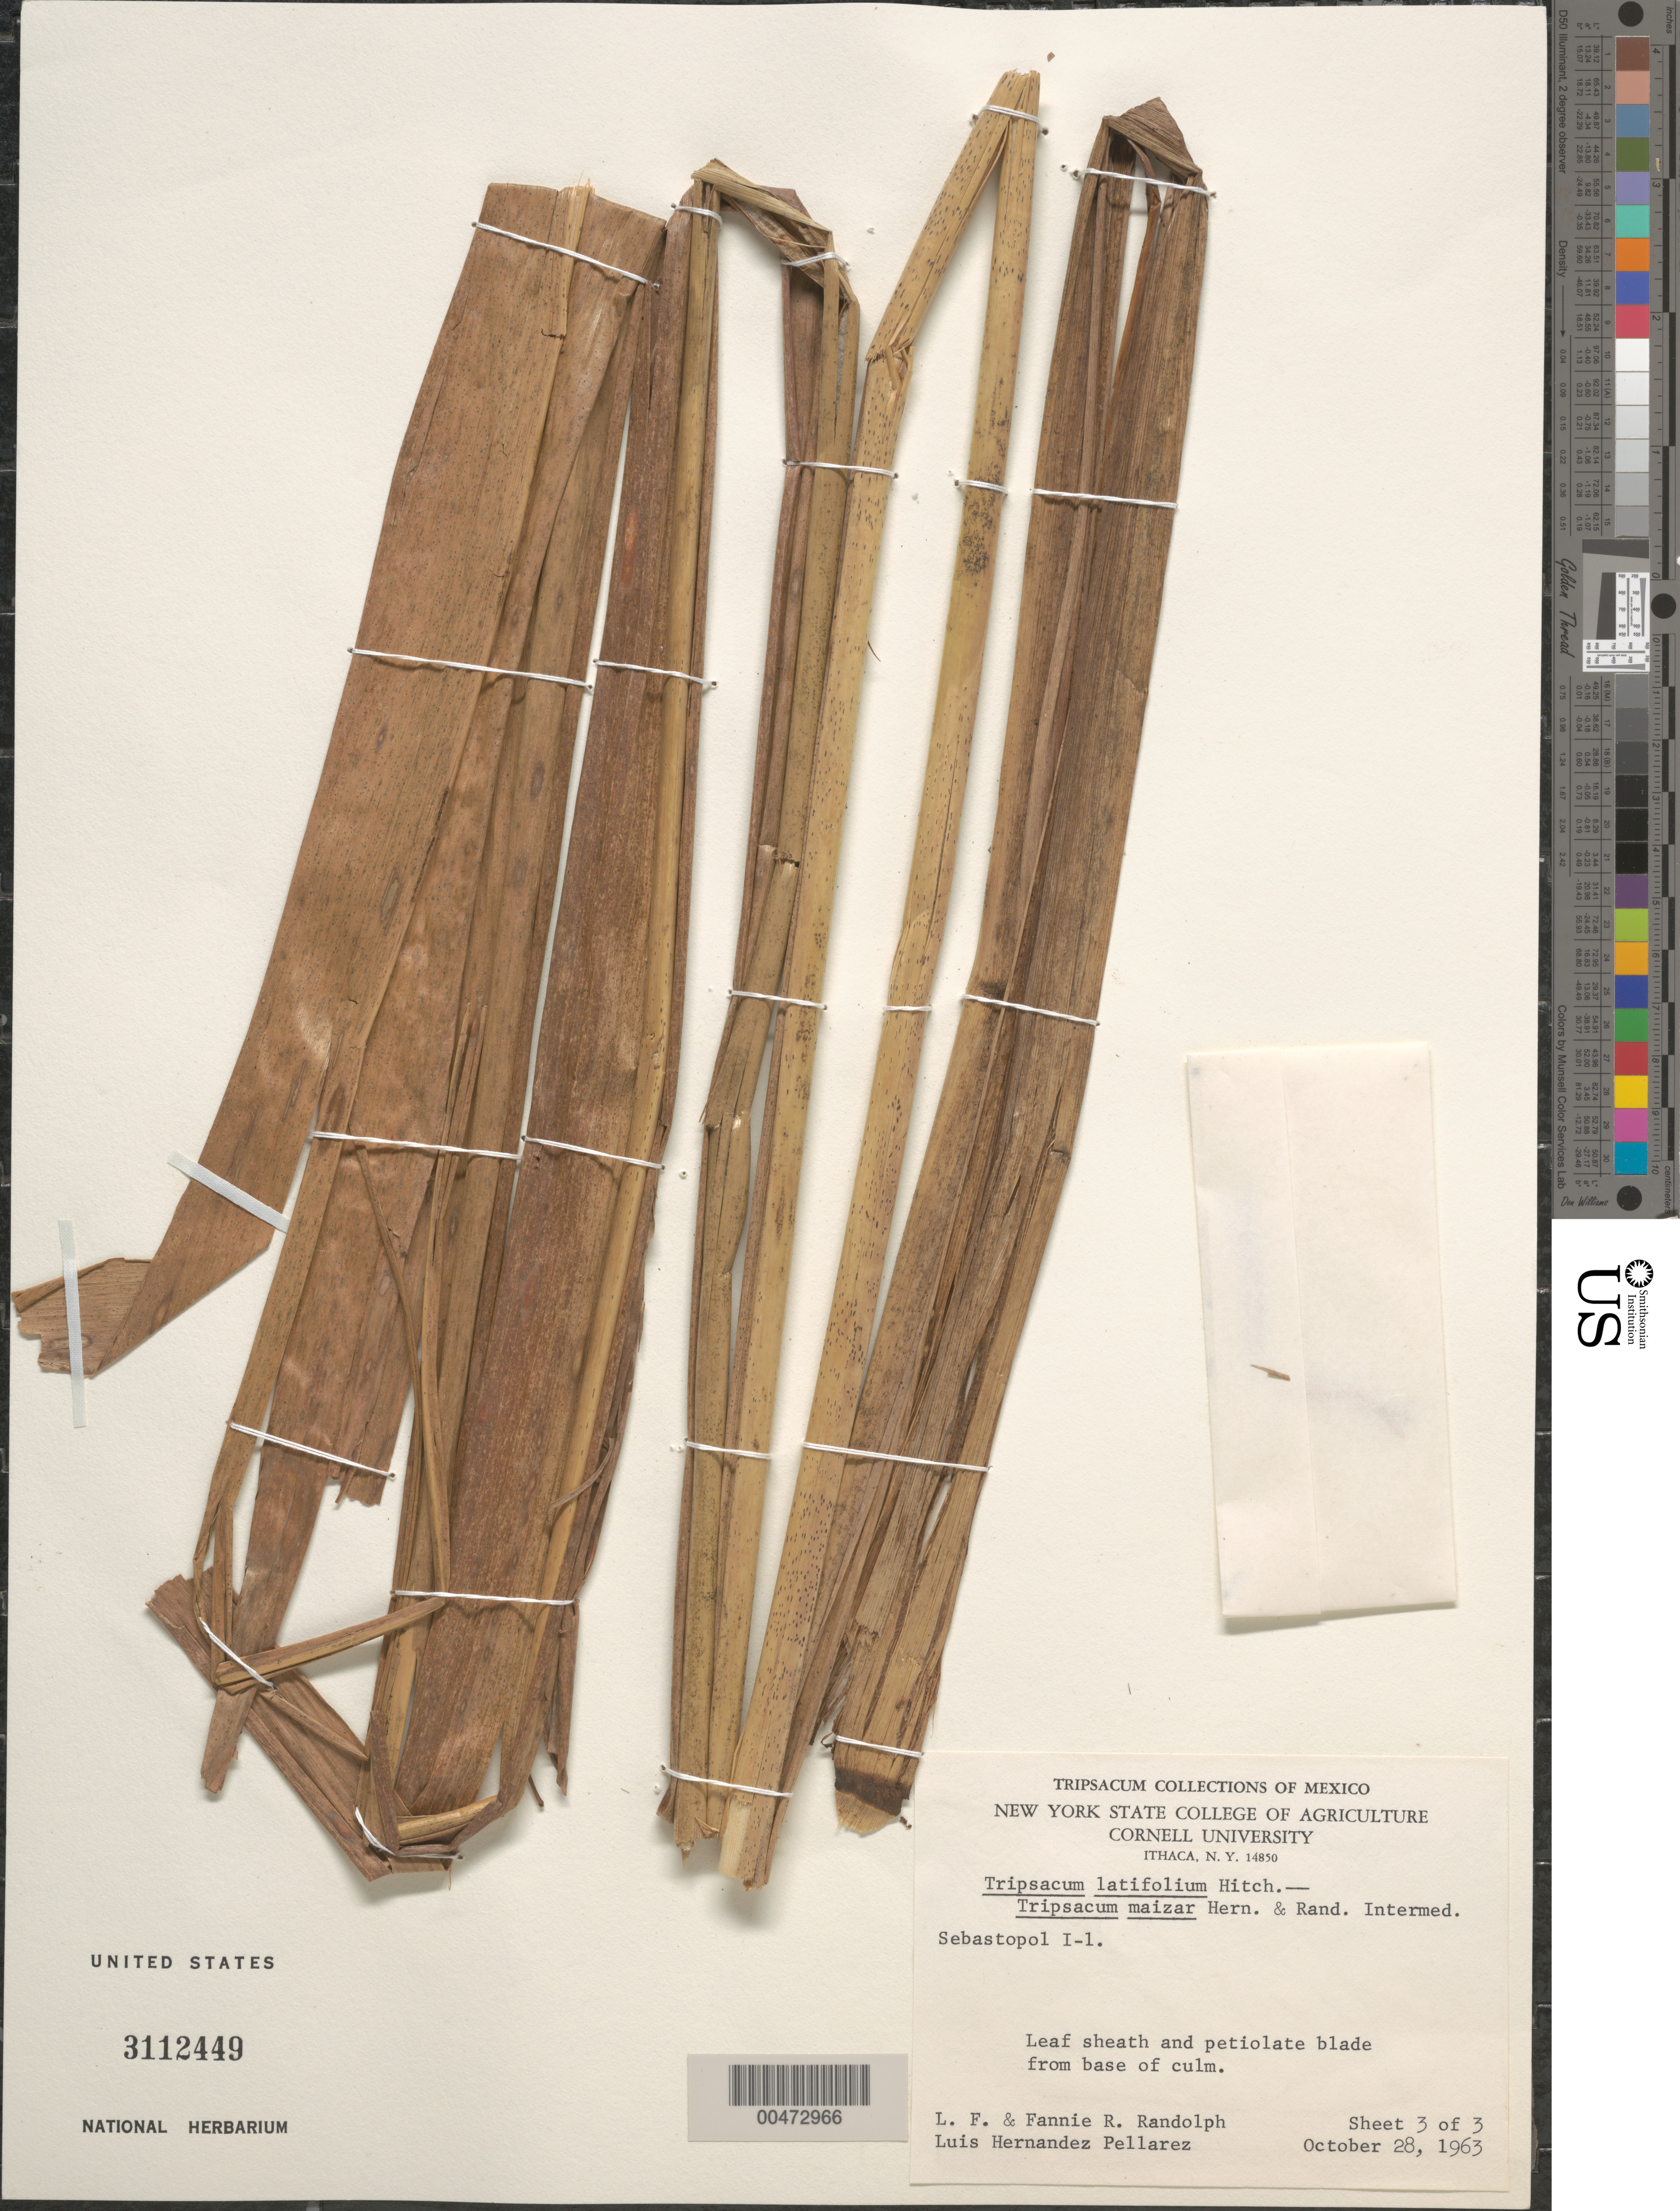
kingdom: Plantae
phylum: Tracheophyta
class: Liliopsida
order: Poales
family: Poaceae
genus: Tripsacum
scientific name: Tripsacum latifolium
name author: Hitchc.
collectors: L. F. Randolph, F. Randolph & L. Hernandez-Pellarez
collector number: Sebasto. I-1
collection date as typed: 28 Oct 1963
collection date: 1963-10-28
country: Mexico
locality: Sebastopol?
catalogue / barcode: US 3112449